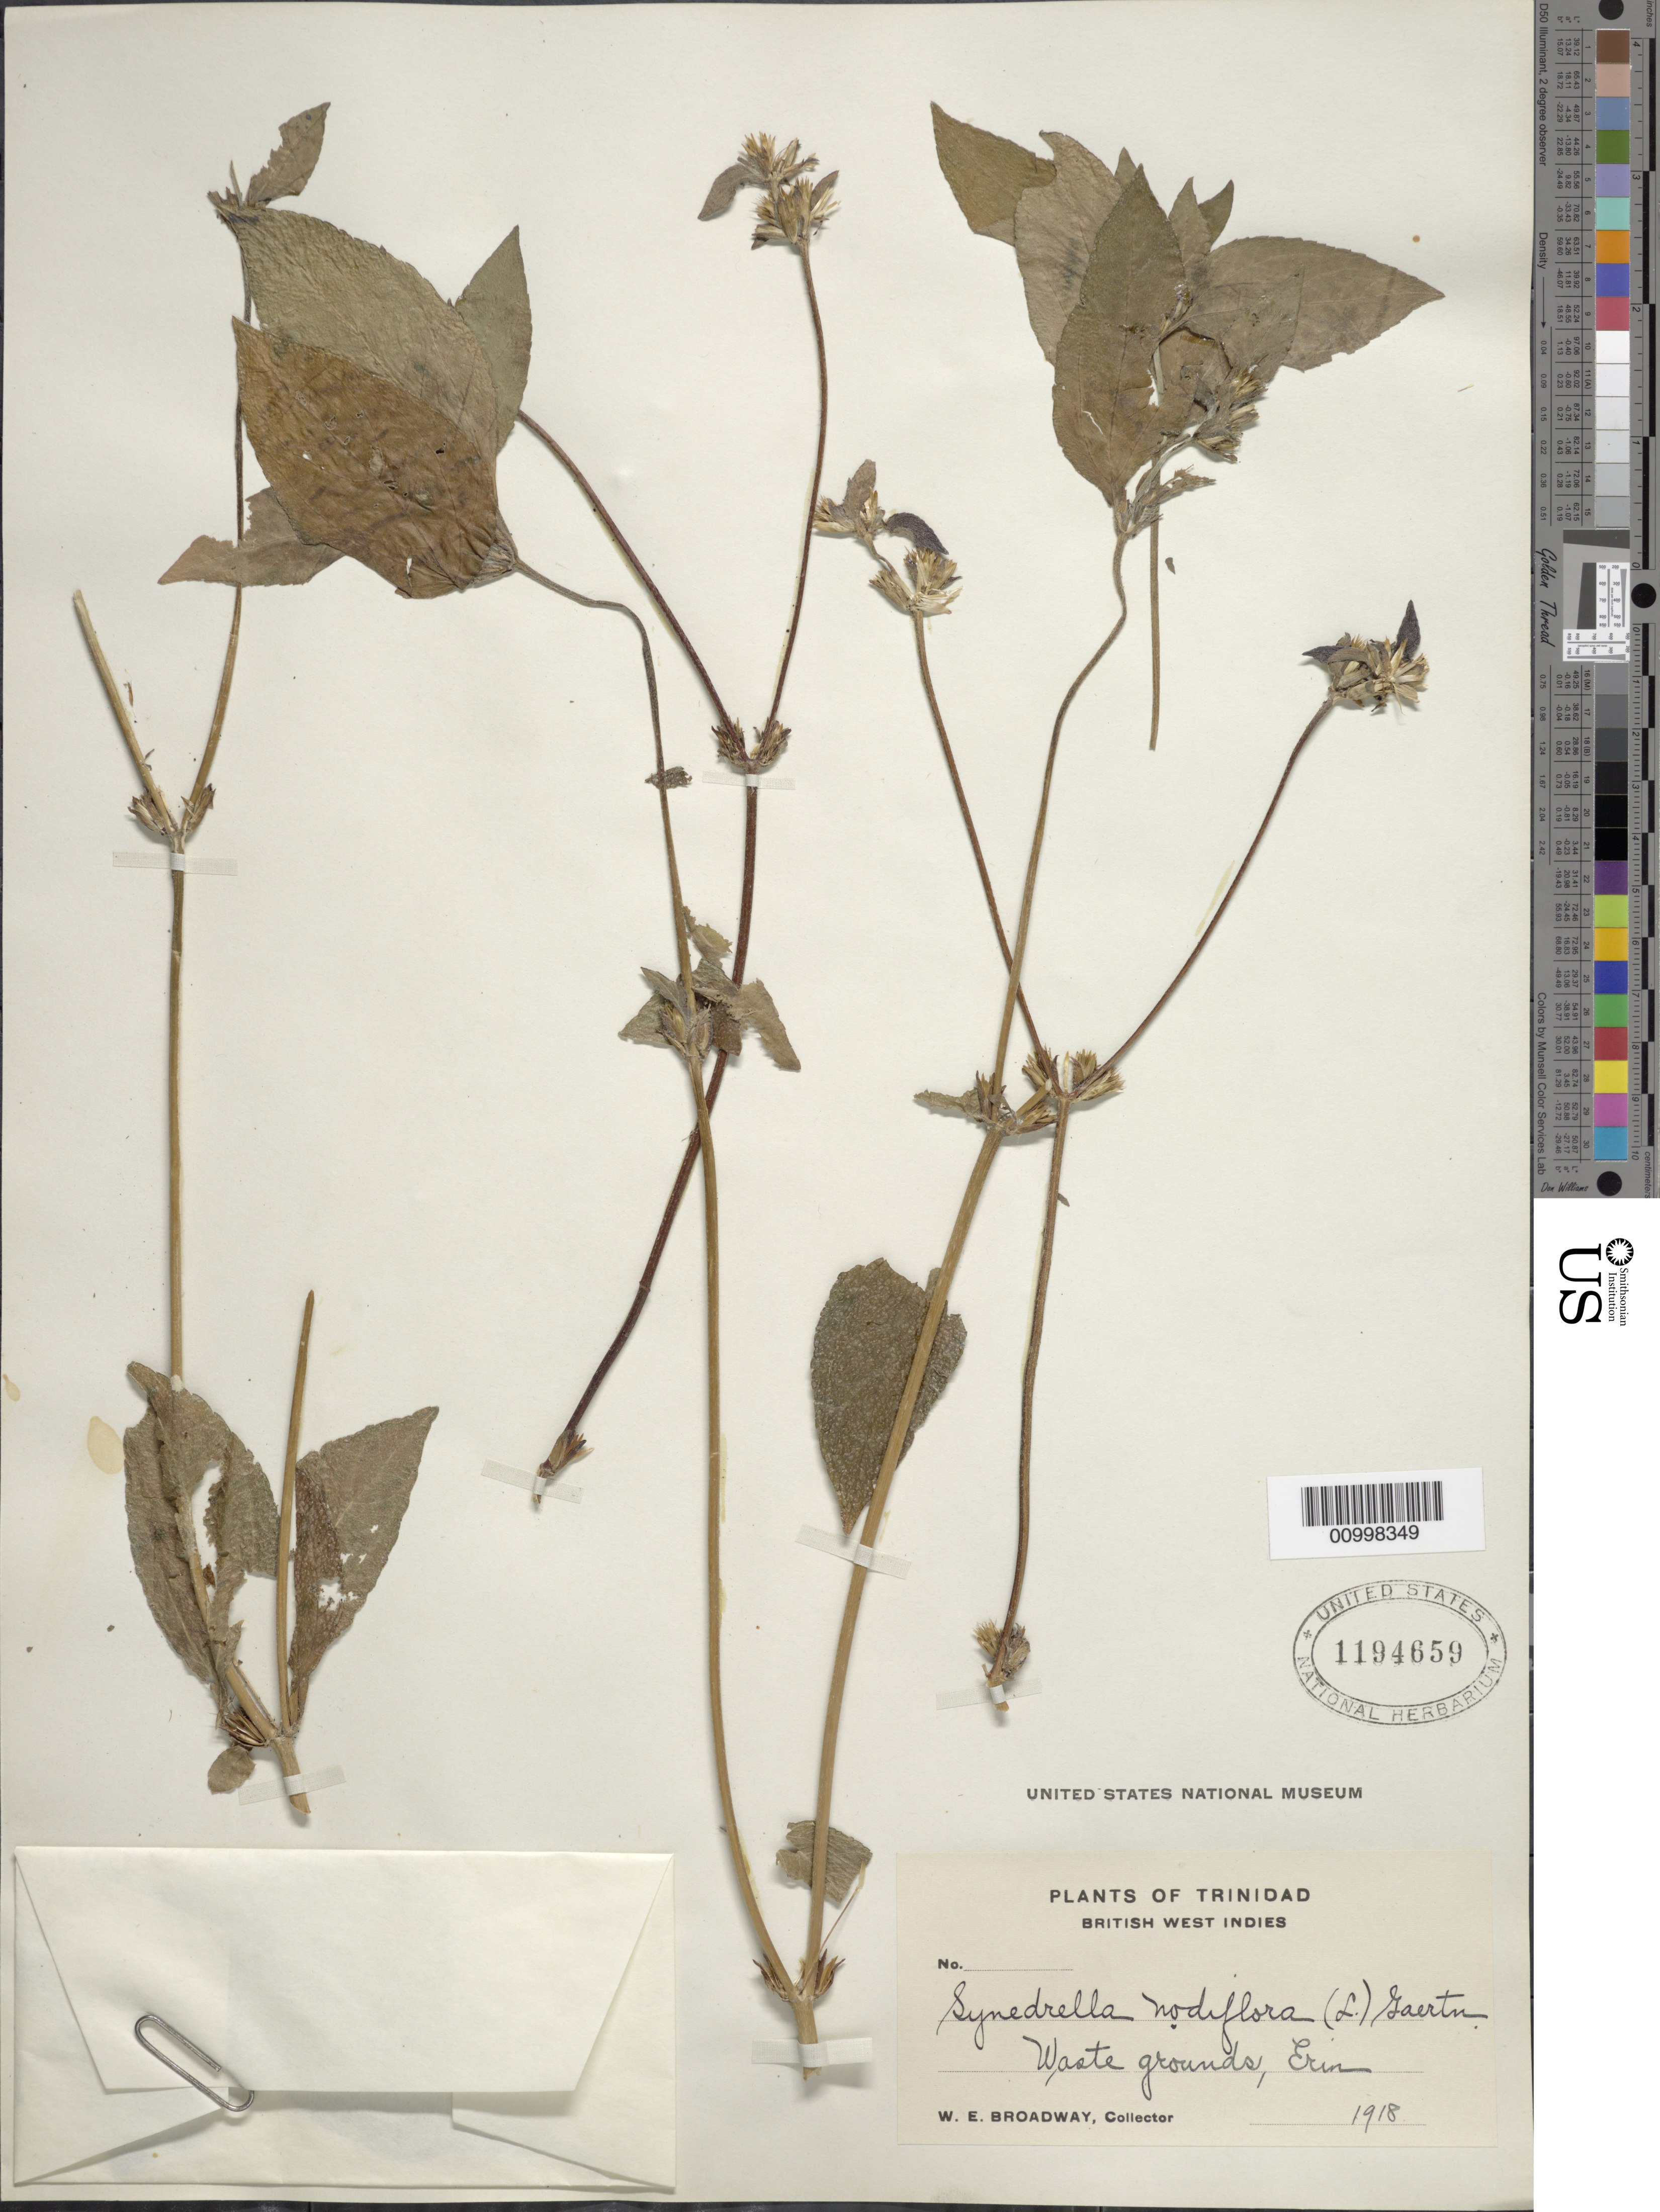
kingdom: Plantae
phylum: Tracheophyta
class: Magnoliopsida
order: Asterales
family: Asteraceae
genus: Synedrella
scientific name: Synedrella nodiflora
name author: (L.) Gaertn.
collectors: W. E. Broadway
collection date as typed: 01 Jan 1918 to 31 Dec 1918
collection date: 1918-01-01/1918-12-31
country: Trinidad and Tobago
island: Trinidad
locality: Wast grounds, Erin.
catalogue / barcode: US 1194659